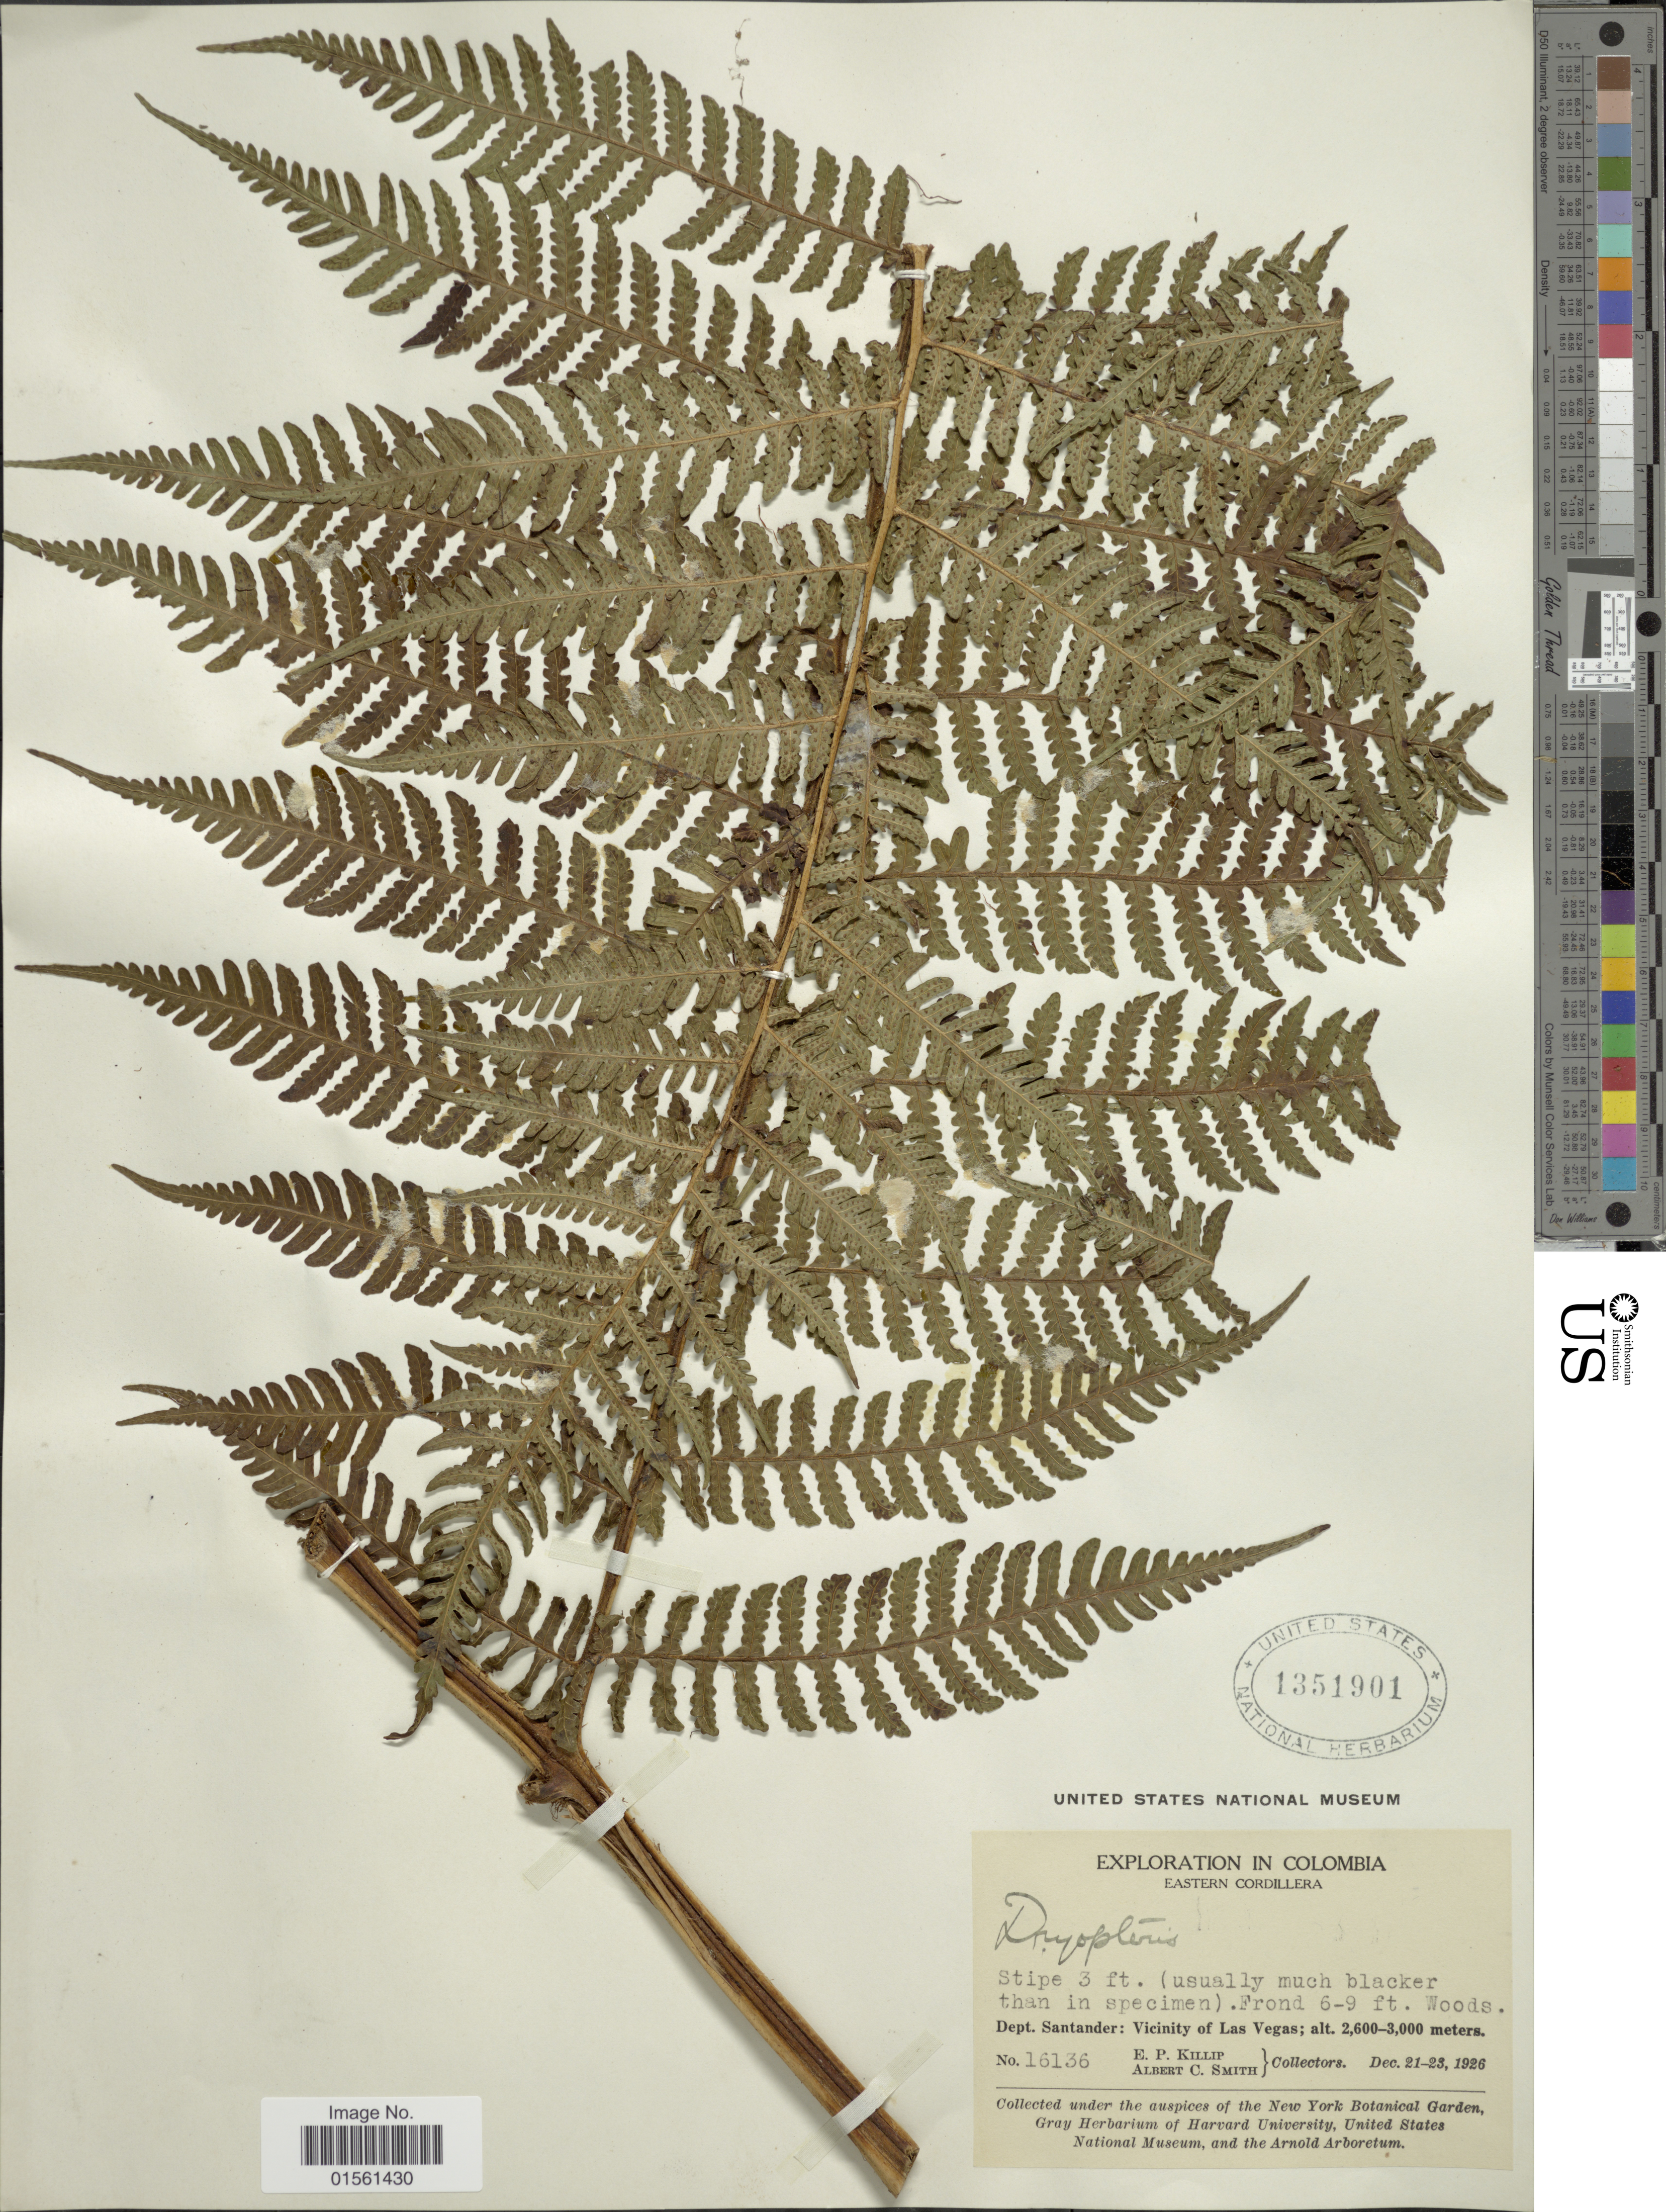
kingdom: Plantae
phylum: Tracheophyta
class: Polypodiopsida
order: Polypodiales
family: Dryopteridaceae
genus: Megalastrum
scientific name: Megalastrum sp.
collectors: E. P. Killip & A. C. Smith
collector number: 16136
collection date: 1926-12-21/1926-12-23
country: Colombia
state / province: Santander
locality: Eastern Cordillera, Depr. Santander: Vicinity of Las Vegas.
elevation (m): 2600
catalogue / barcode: US 1351901